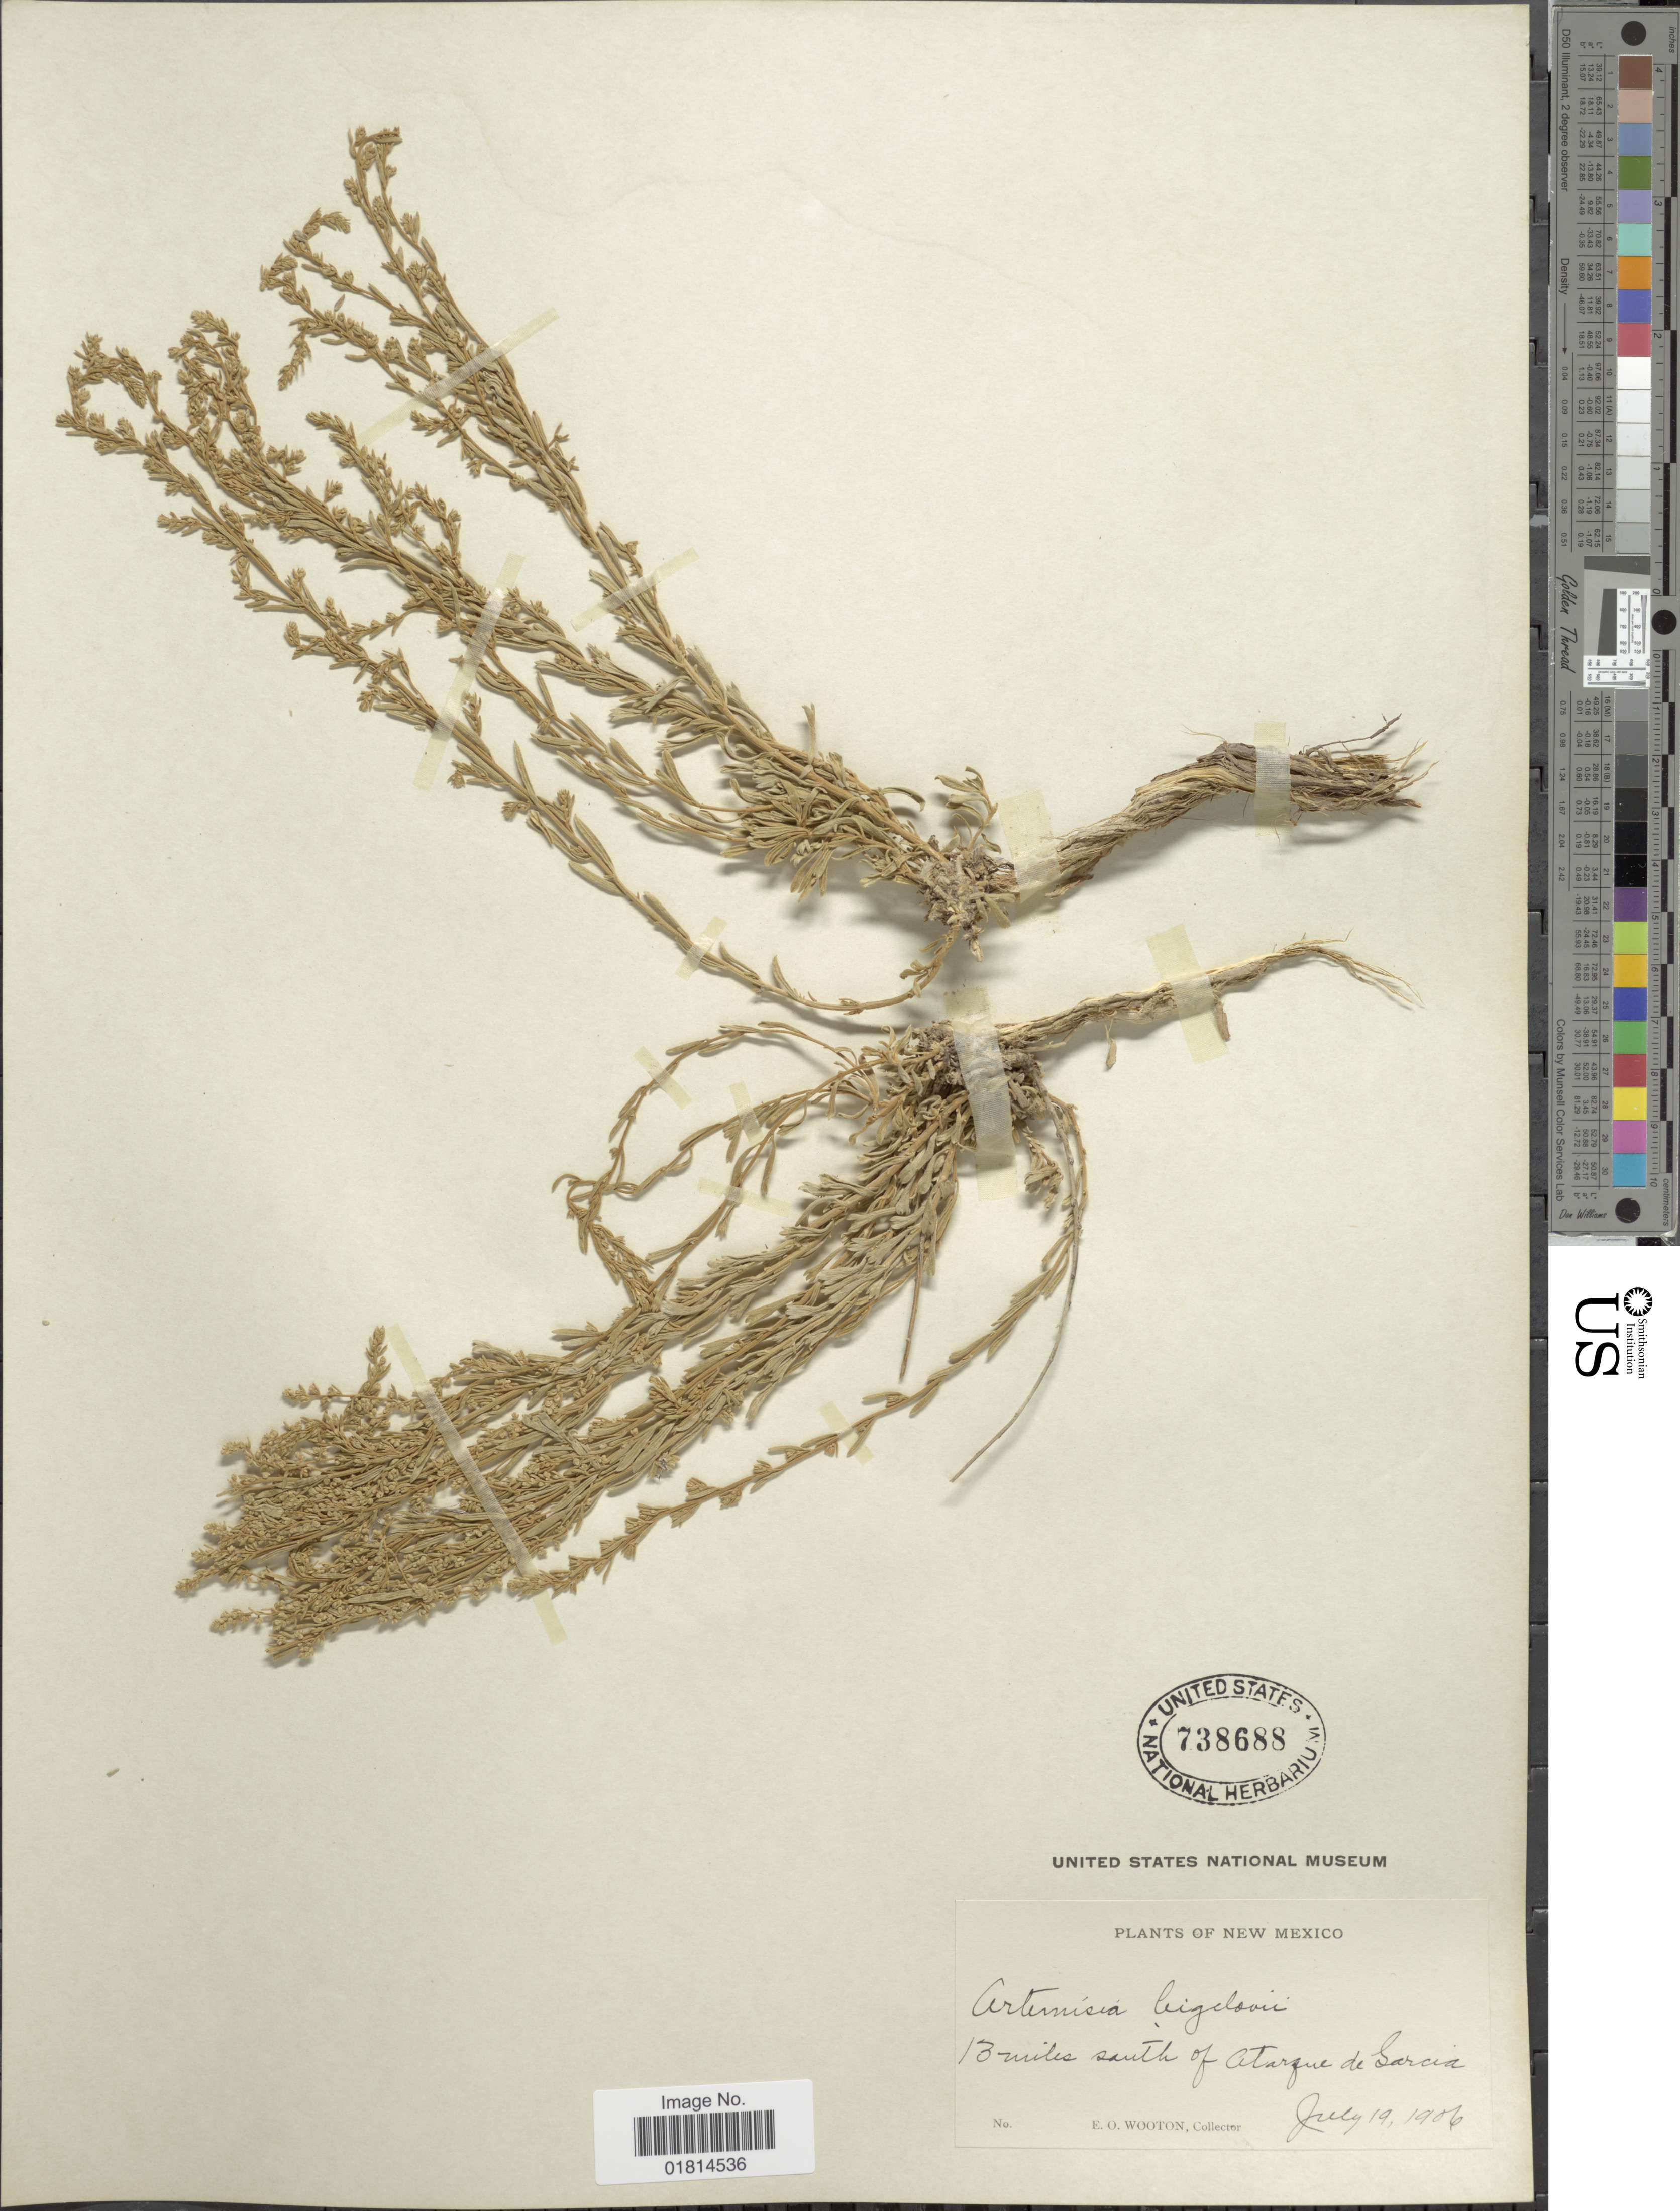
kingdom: Plantae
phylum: Tracheophyta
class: Magnoliopsida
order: Asterales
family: Asteraceae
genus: Artemisia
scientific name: Artemisia bigelovii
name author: A. Gray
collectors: E. O. Wooton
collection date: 1906-07-19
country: United States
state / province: New Mexico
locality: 13 miles south of Atarque de Garcia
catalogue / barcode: US 738688